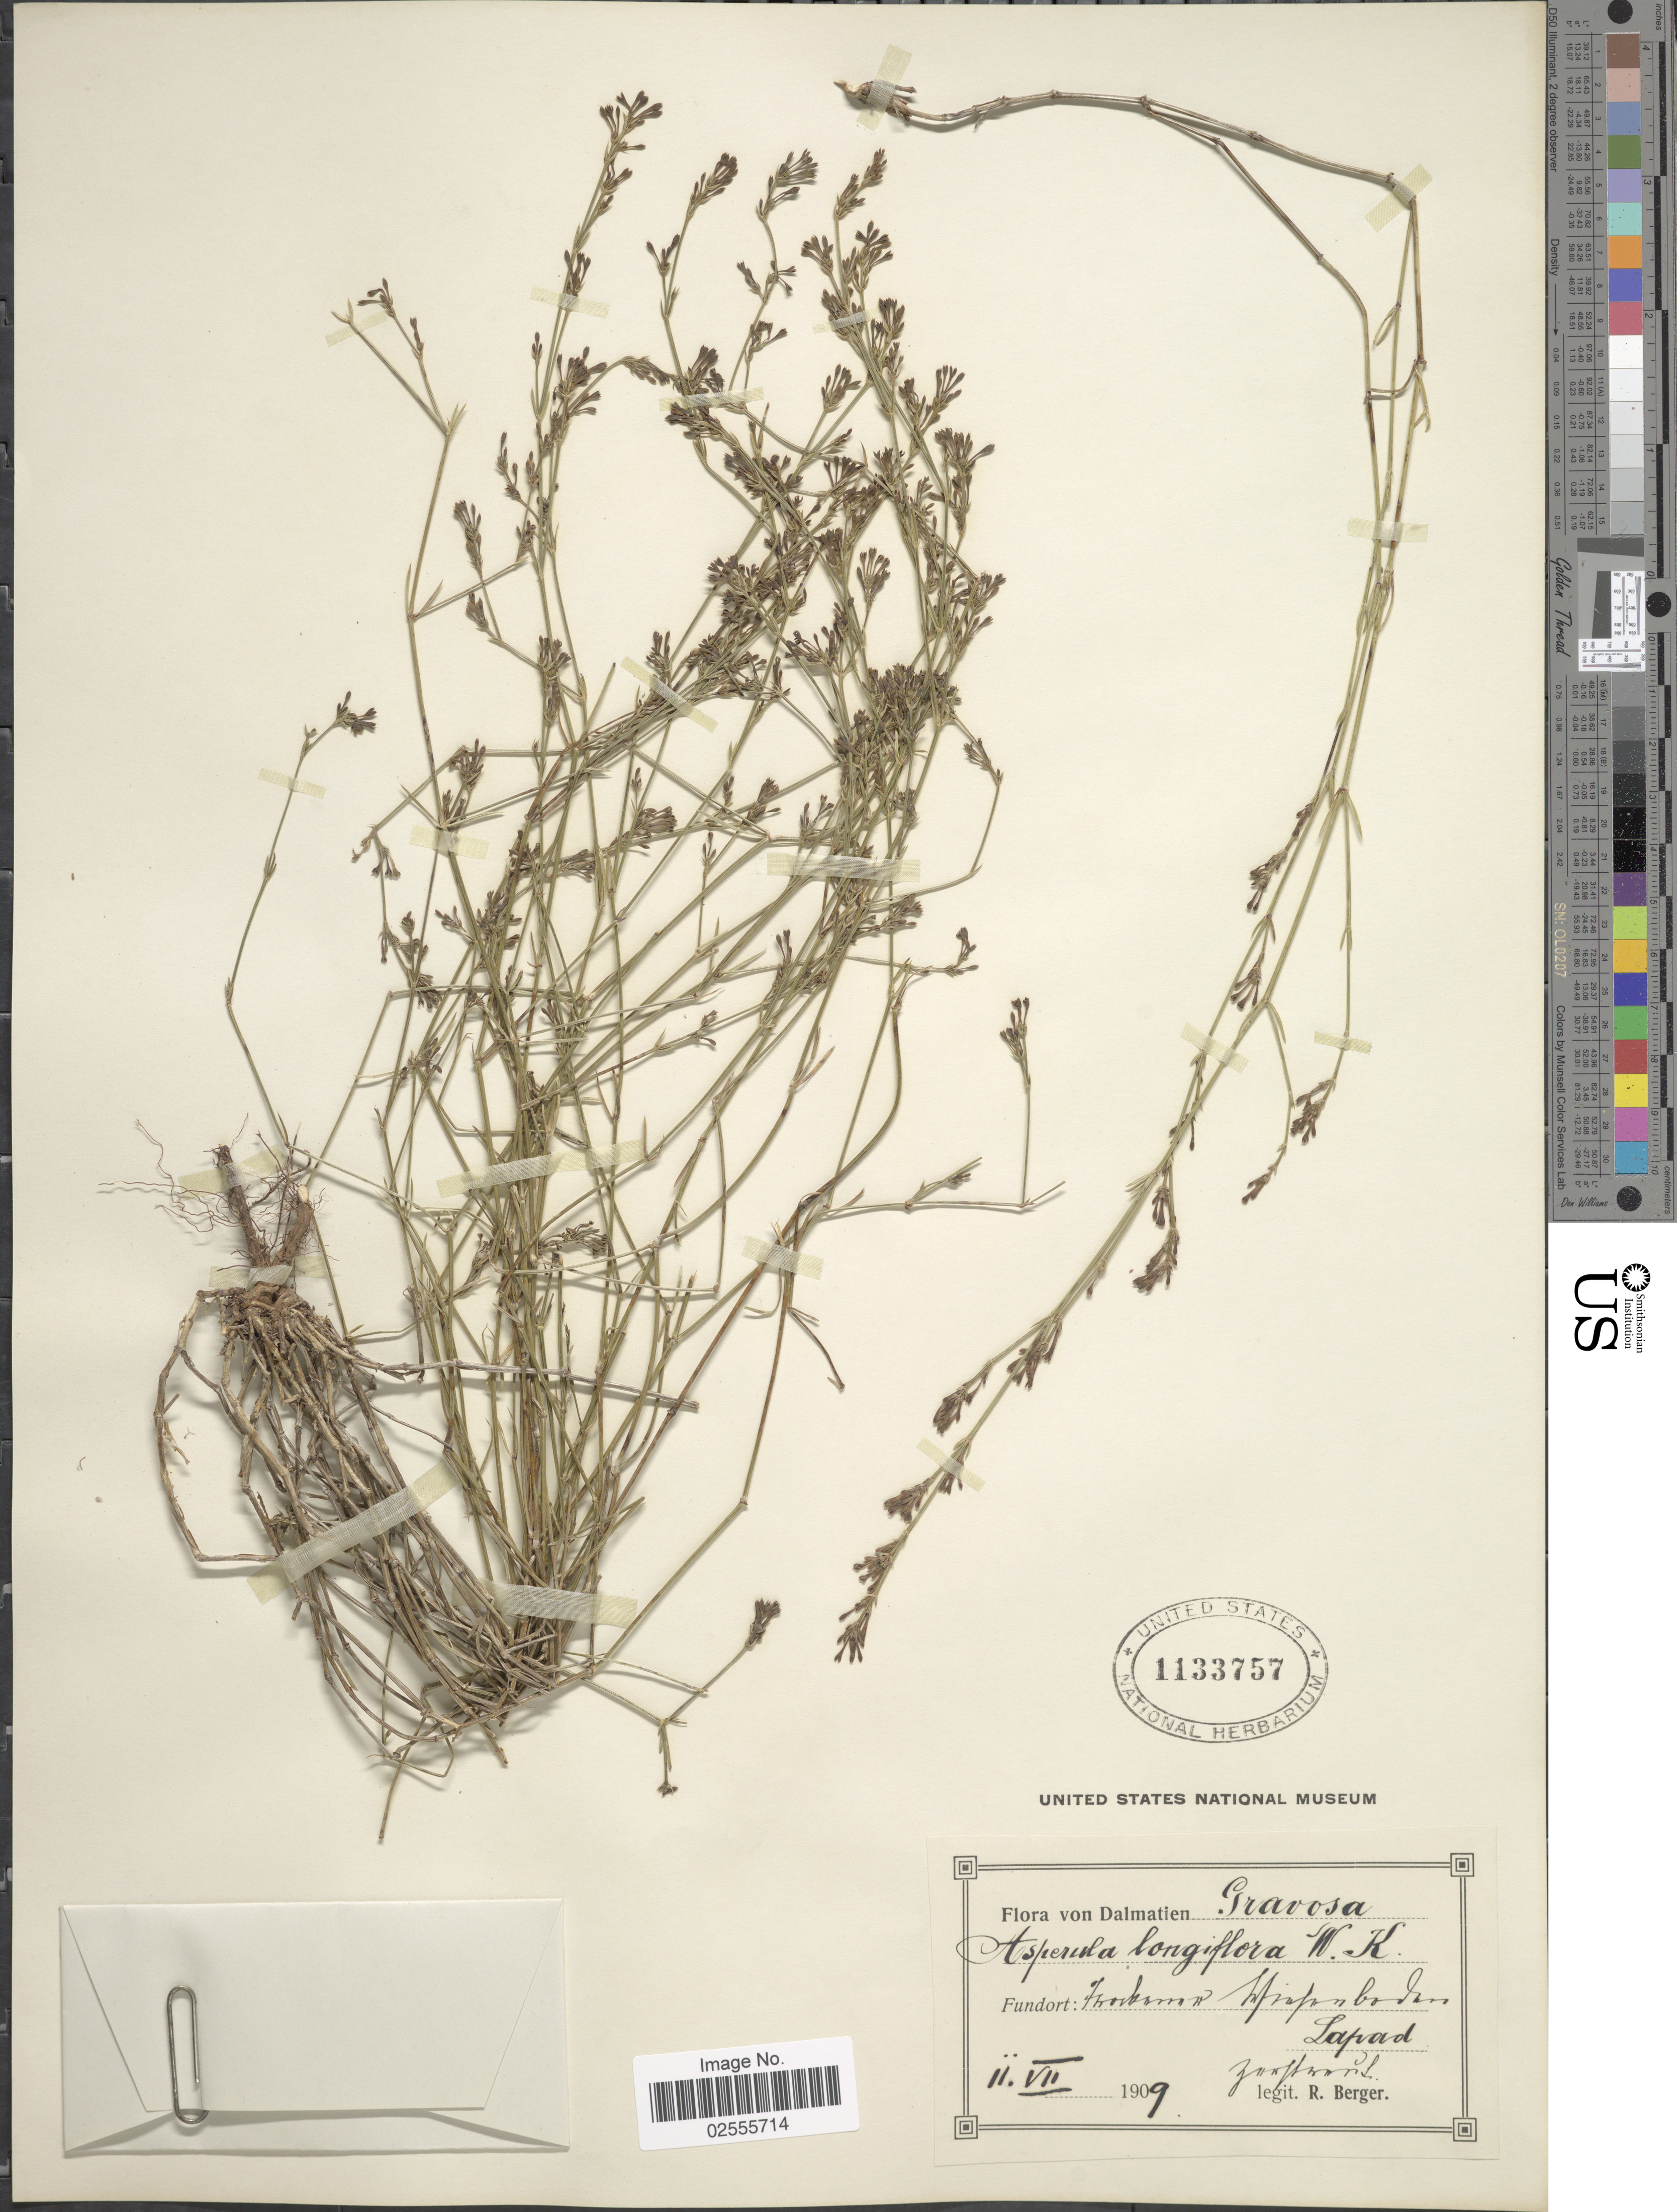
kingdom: Plantae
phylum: Tracheophyta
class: Magnoliopsida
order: Gentianales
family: Rubiaceae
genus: Asperula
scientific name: Asperula longiflora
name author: Waldst. & Kit.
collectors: R. Berger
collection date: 1909-07-02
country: Croatia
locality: Dalmatien: Pravosa, Fundort: Trovkarron Wfrafanboden Lapad, Zwartward [interpreted]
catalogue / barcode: US 1133757